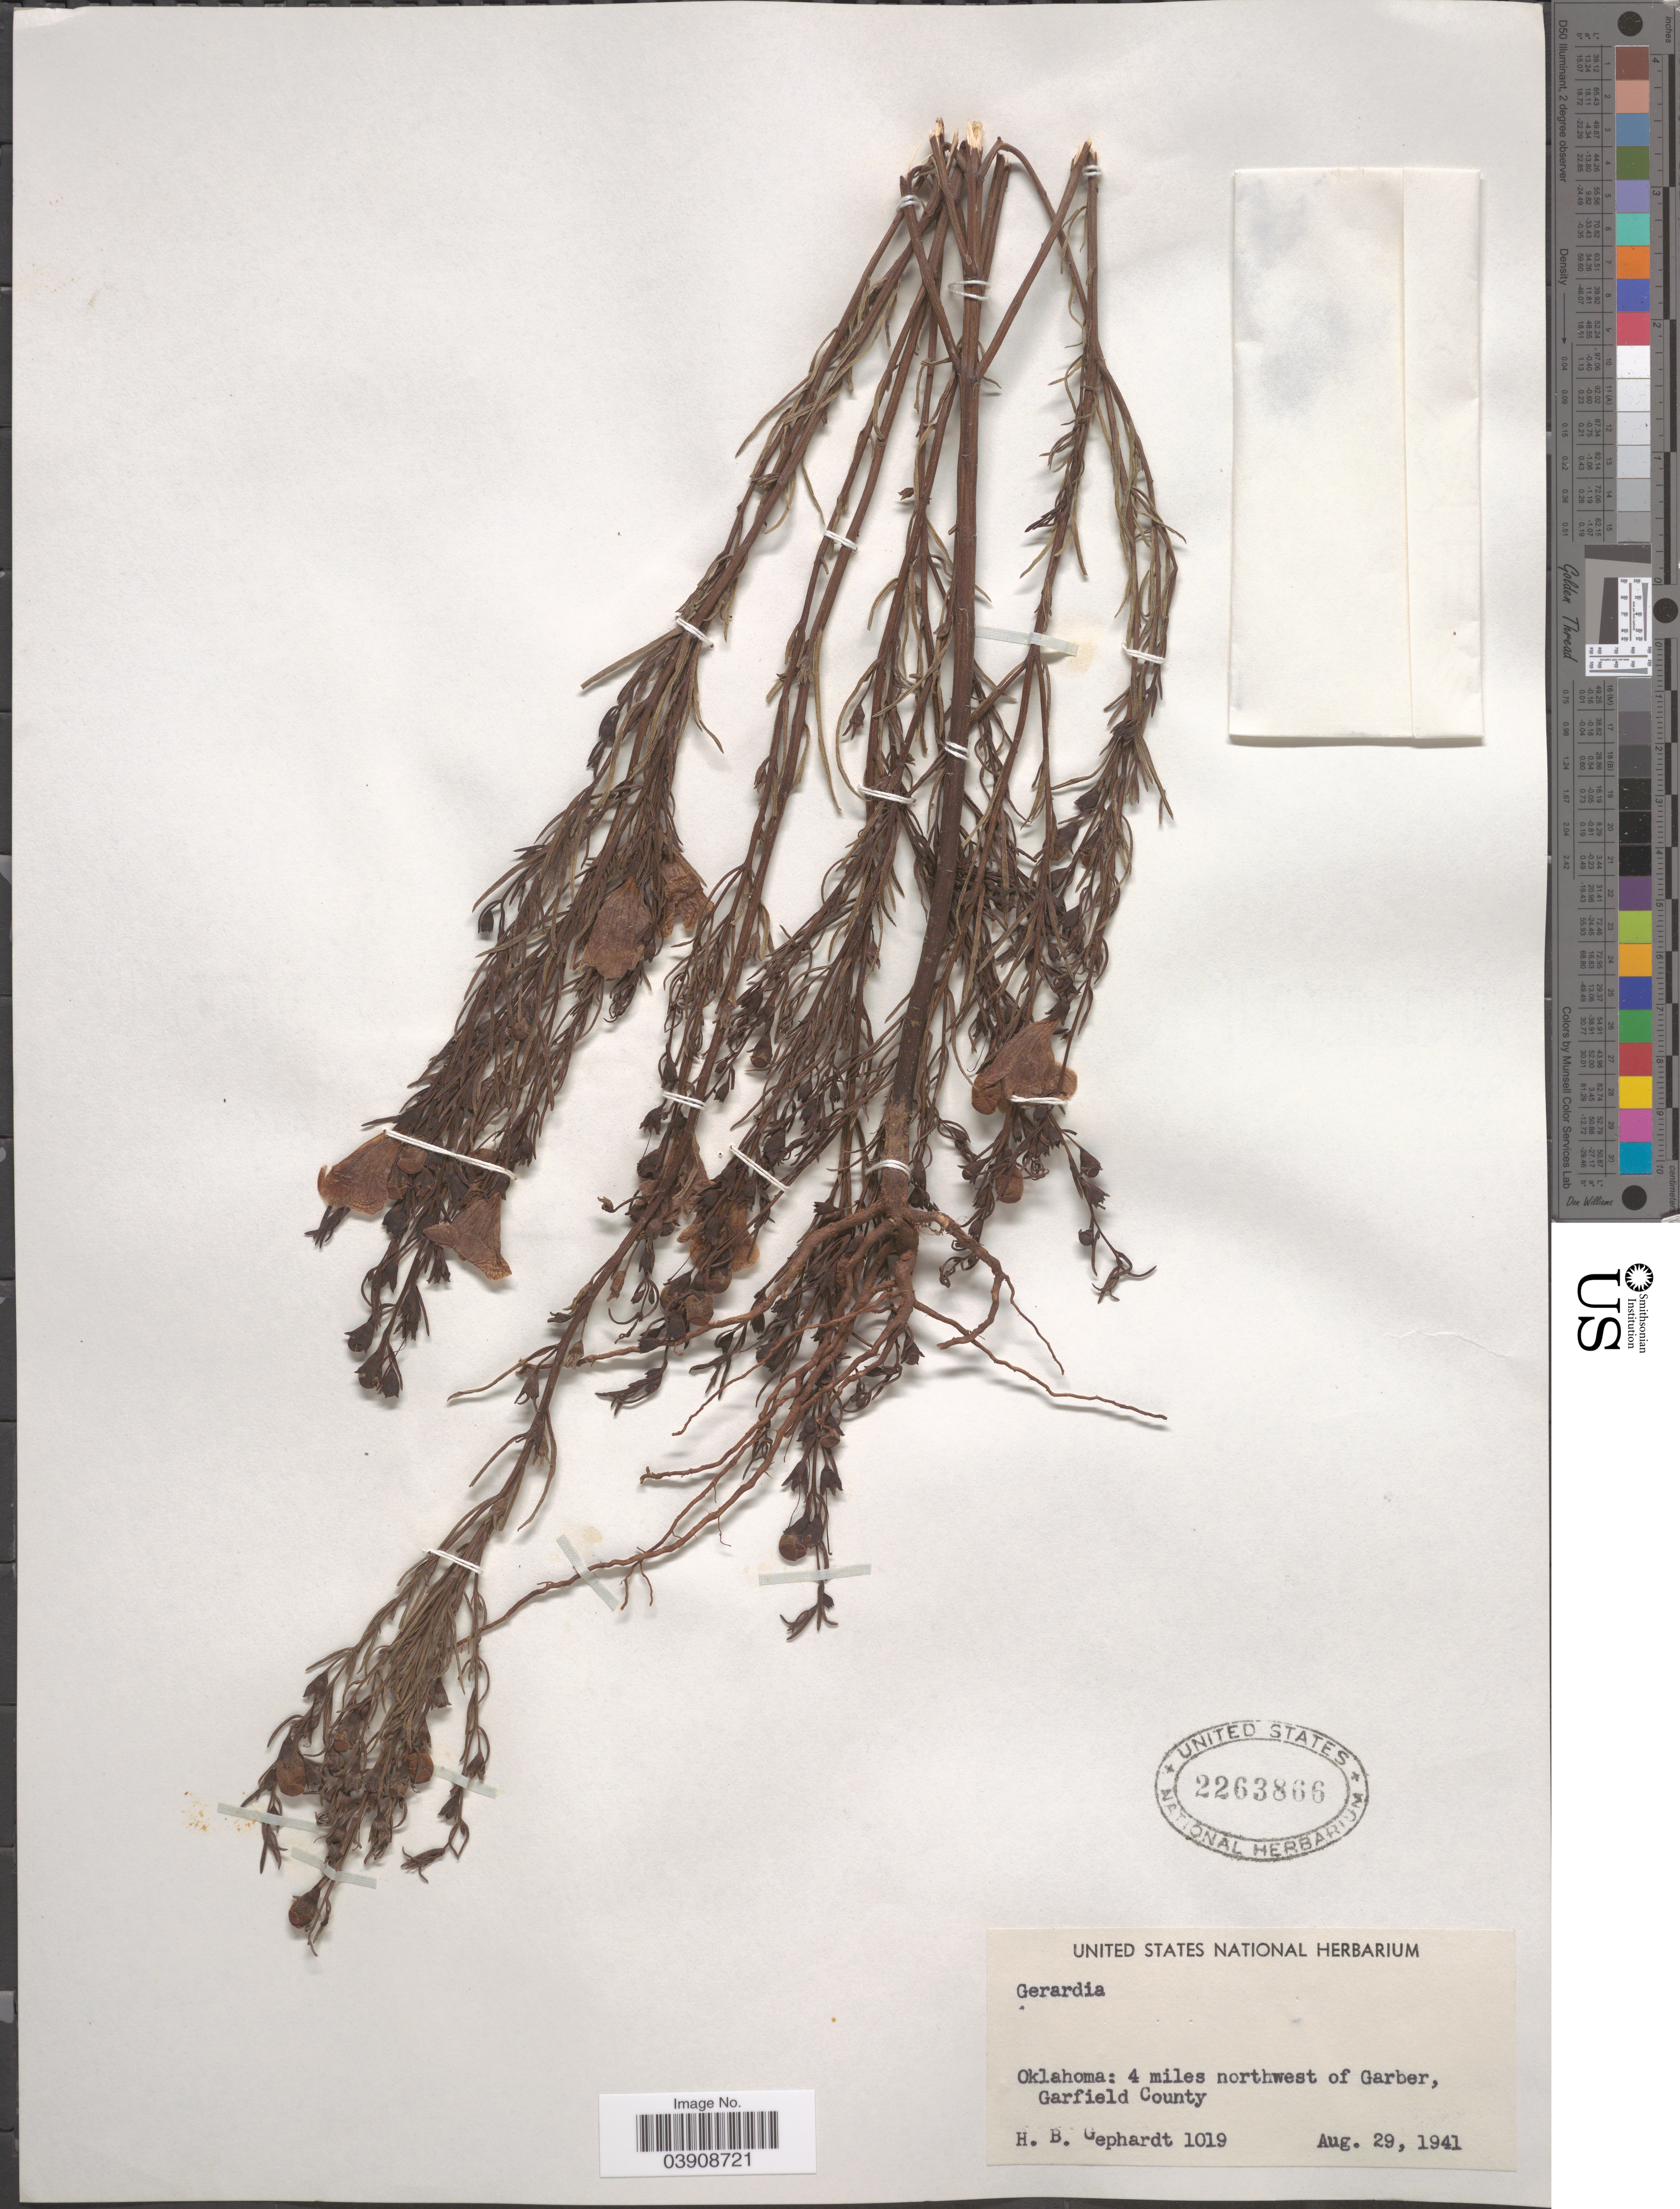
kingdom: Plantae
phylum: Tracheophyta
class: Magnoliopsida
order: Lamiales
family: Orobanchaceae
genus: Agalinis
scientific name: Agalinis sp.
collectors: H. Gephardt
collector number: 1019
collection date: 1941-08-29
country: United States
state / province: Oklahoma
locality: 4 miles northwest of Garber, Garfield County.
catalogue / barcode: US 2263866